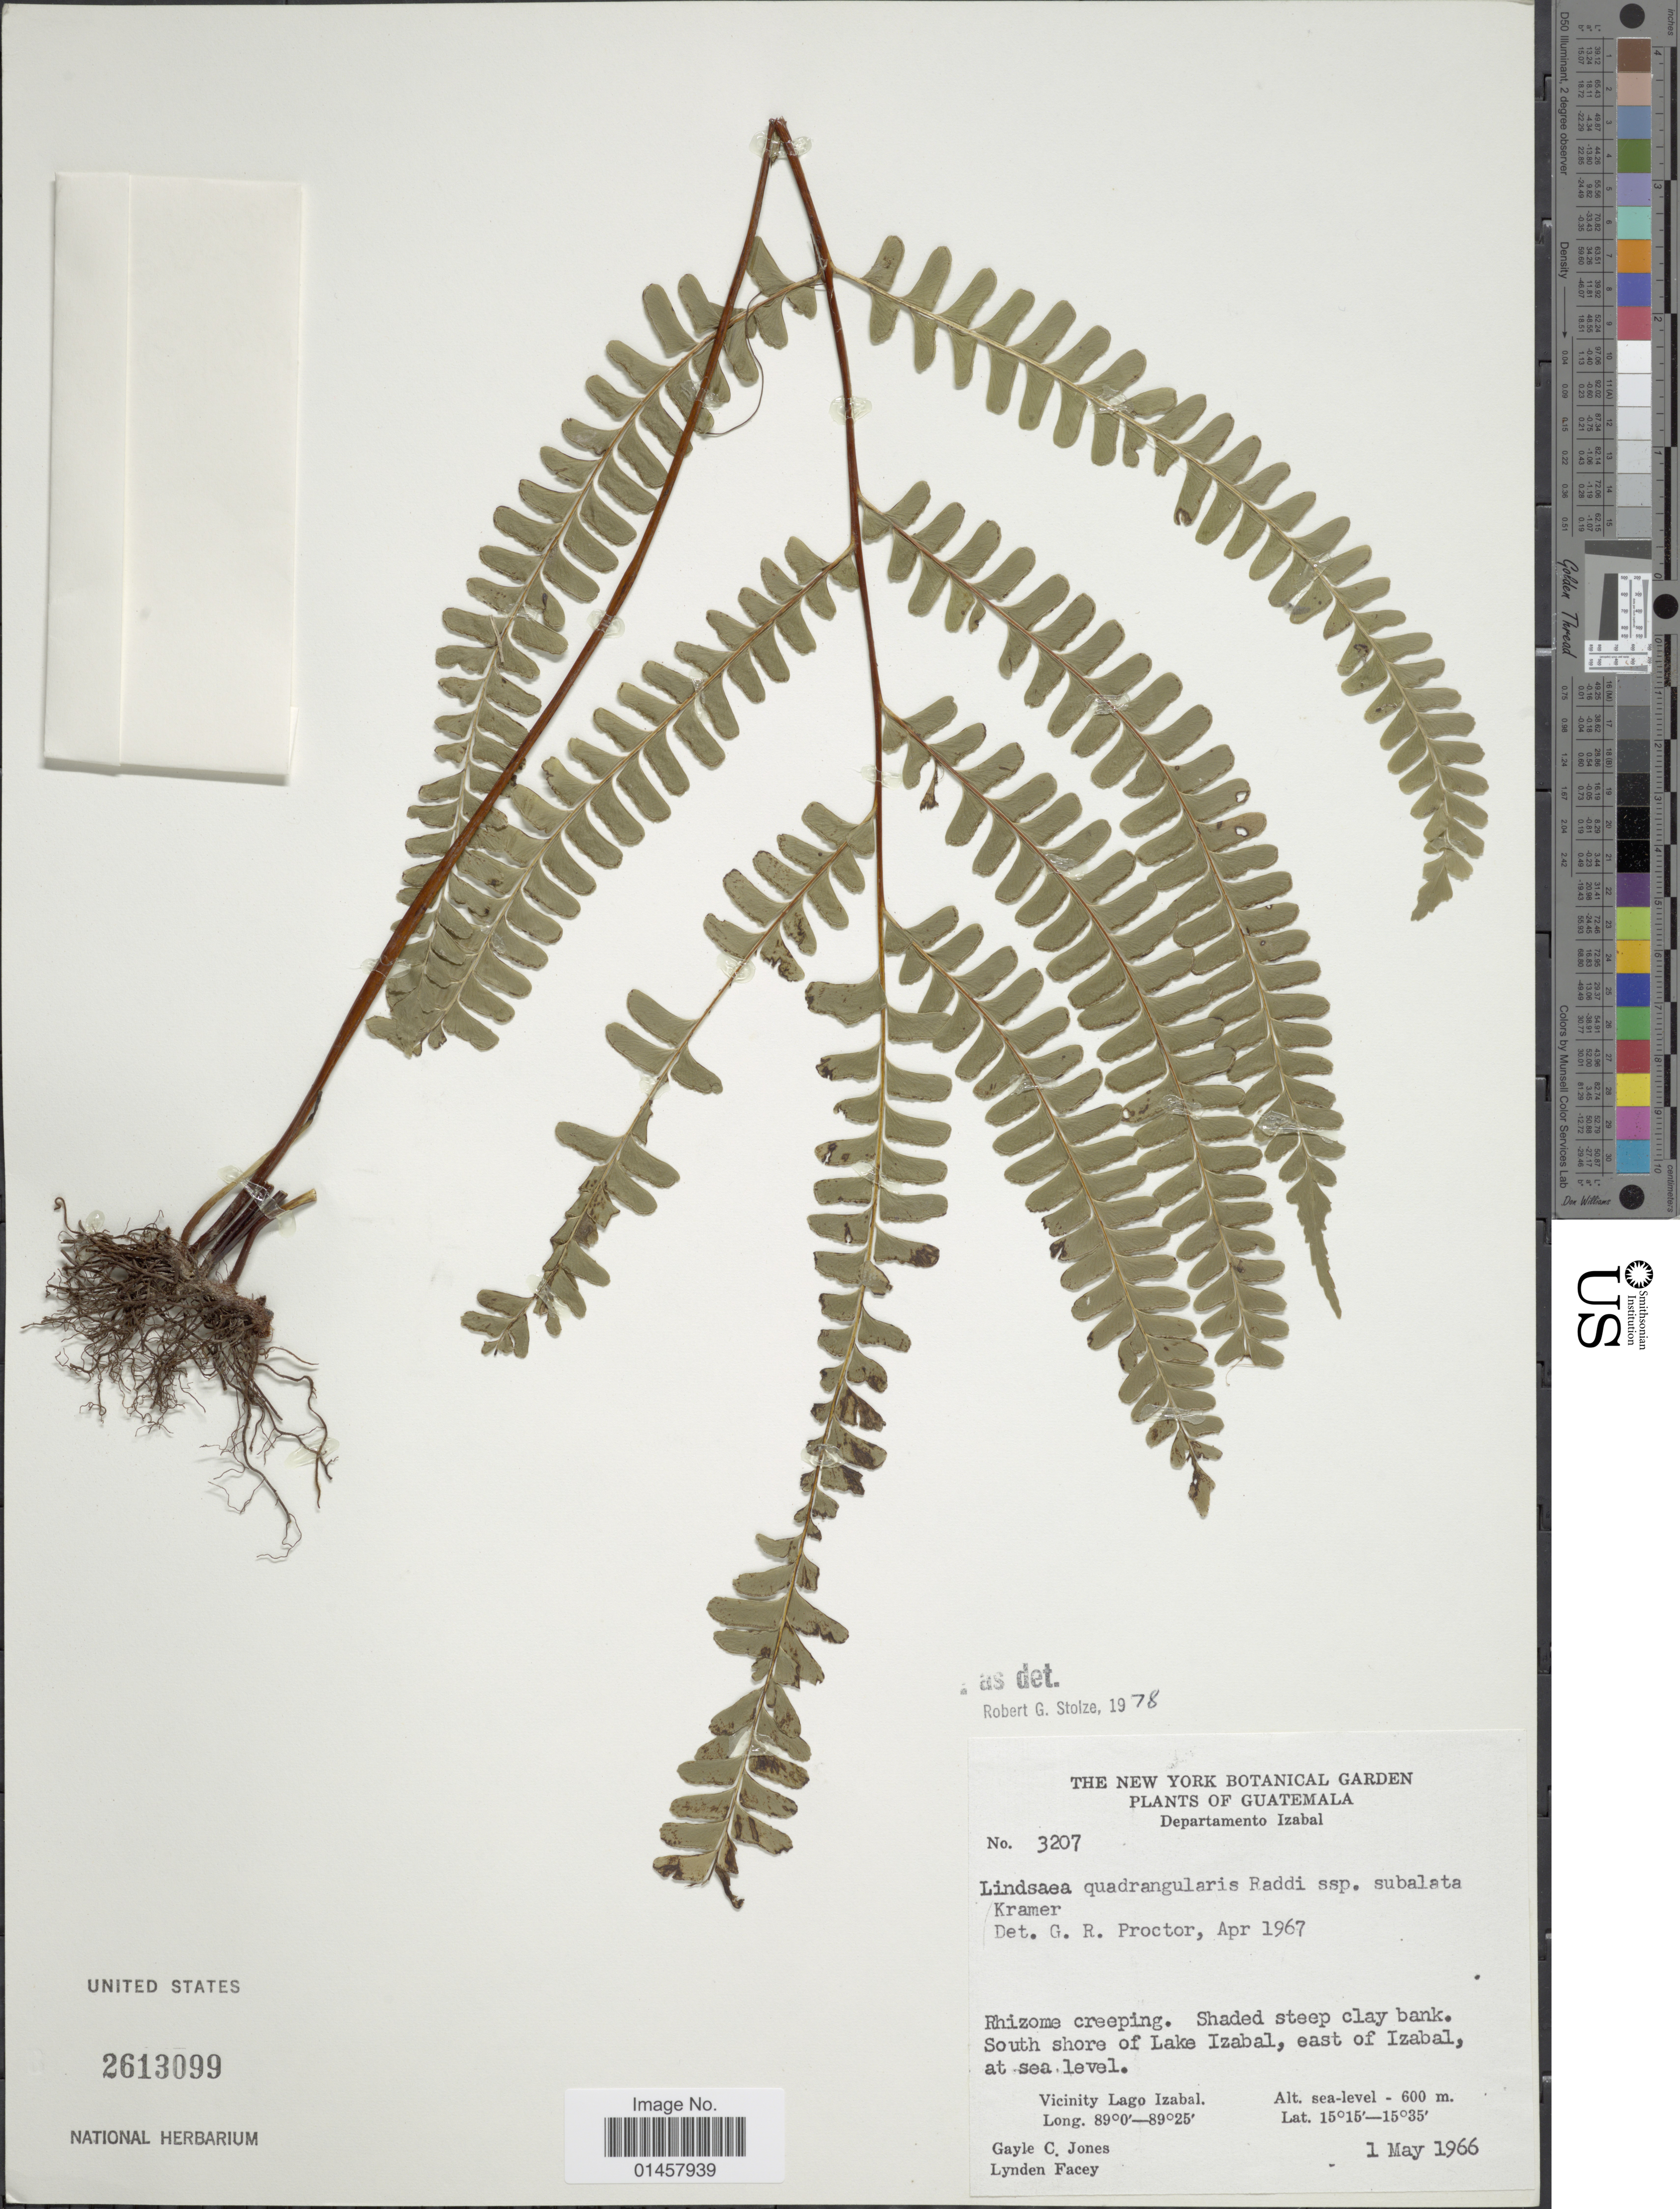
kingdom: Plantae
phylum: Tracheophyta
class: Polypodiopsida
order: Polypodiales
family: Lindsaeaceae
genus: Lindsaea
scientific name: Lindsaea quadrangularis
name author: Raddi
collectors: G. C. Jones & L. Facey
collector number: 3207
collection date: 1966-05-01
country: Guatemala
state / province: Izabal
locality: Departamento Izabal, South shore of Lake Izabal, east of Izabal, Vicinity Lago Izabal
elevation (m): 600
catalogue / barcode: US 2613099